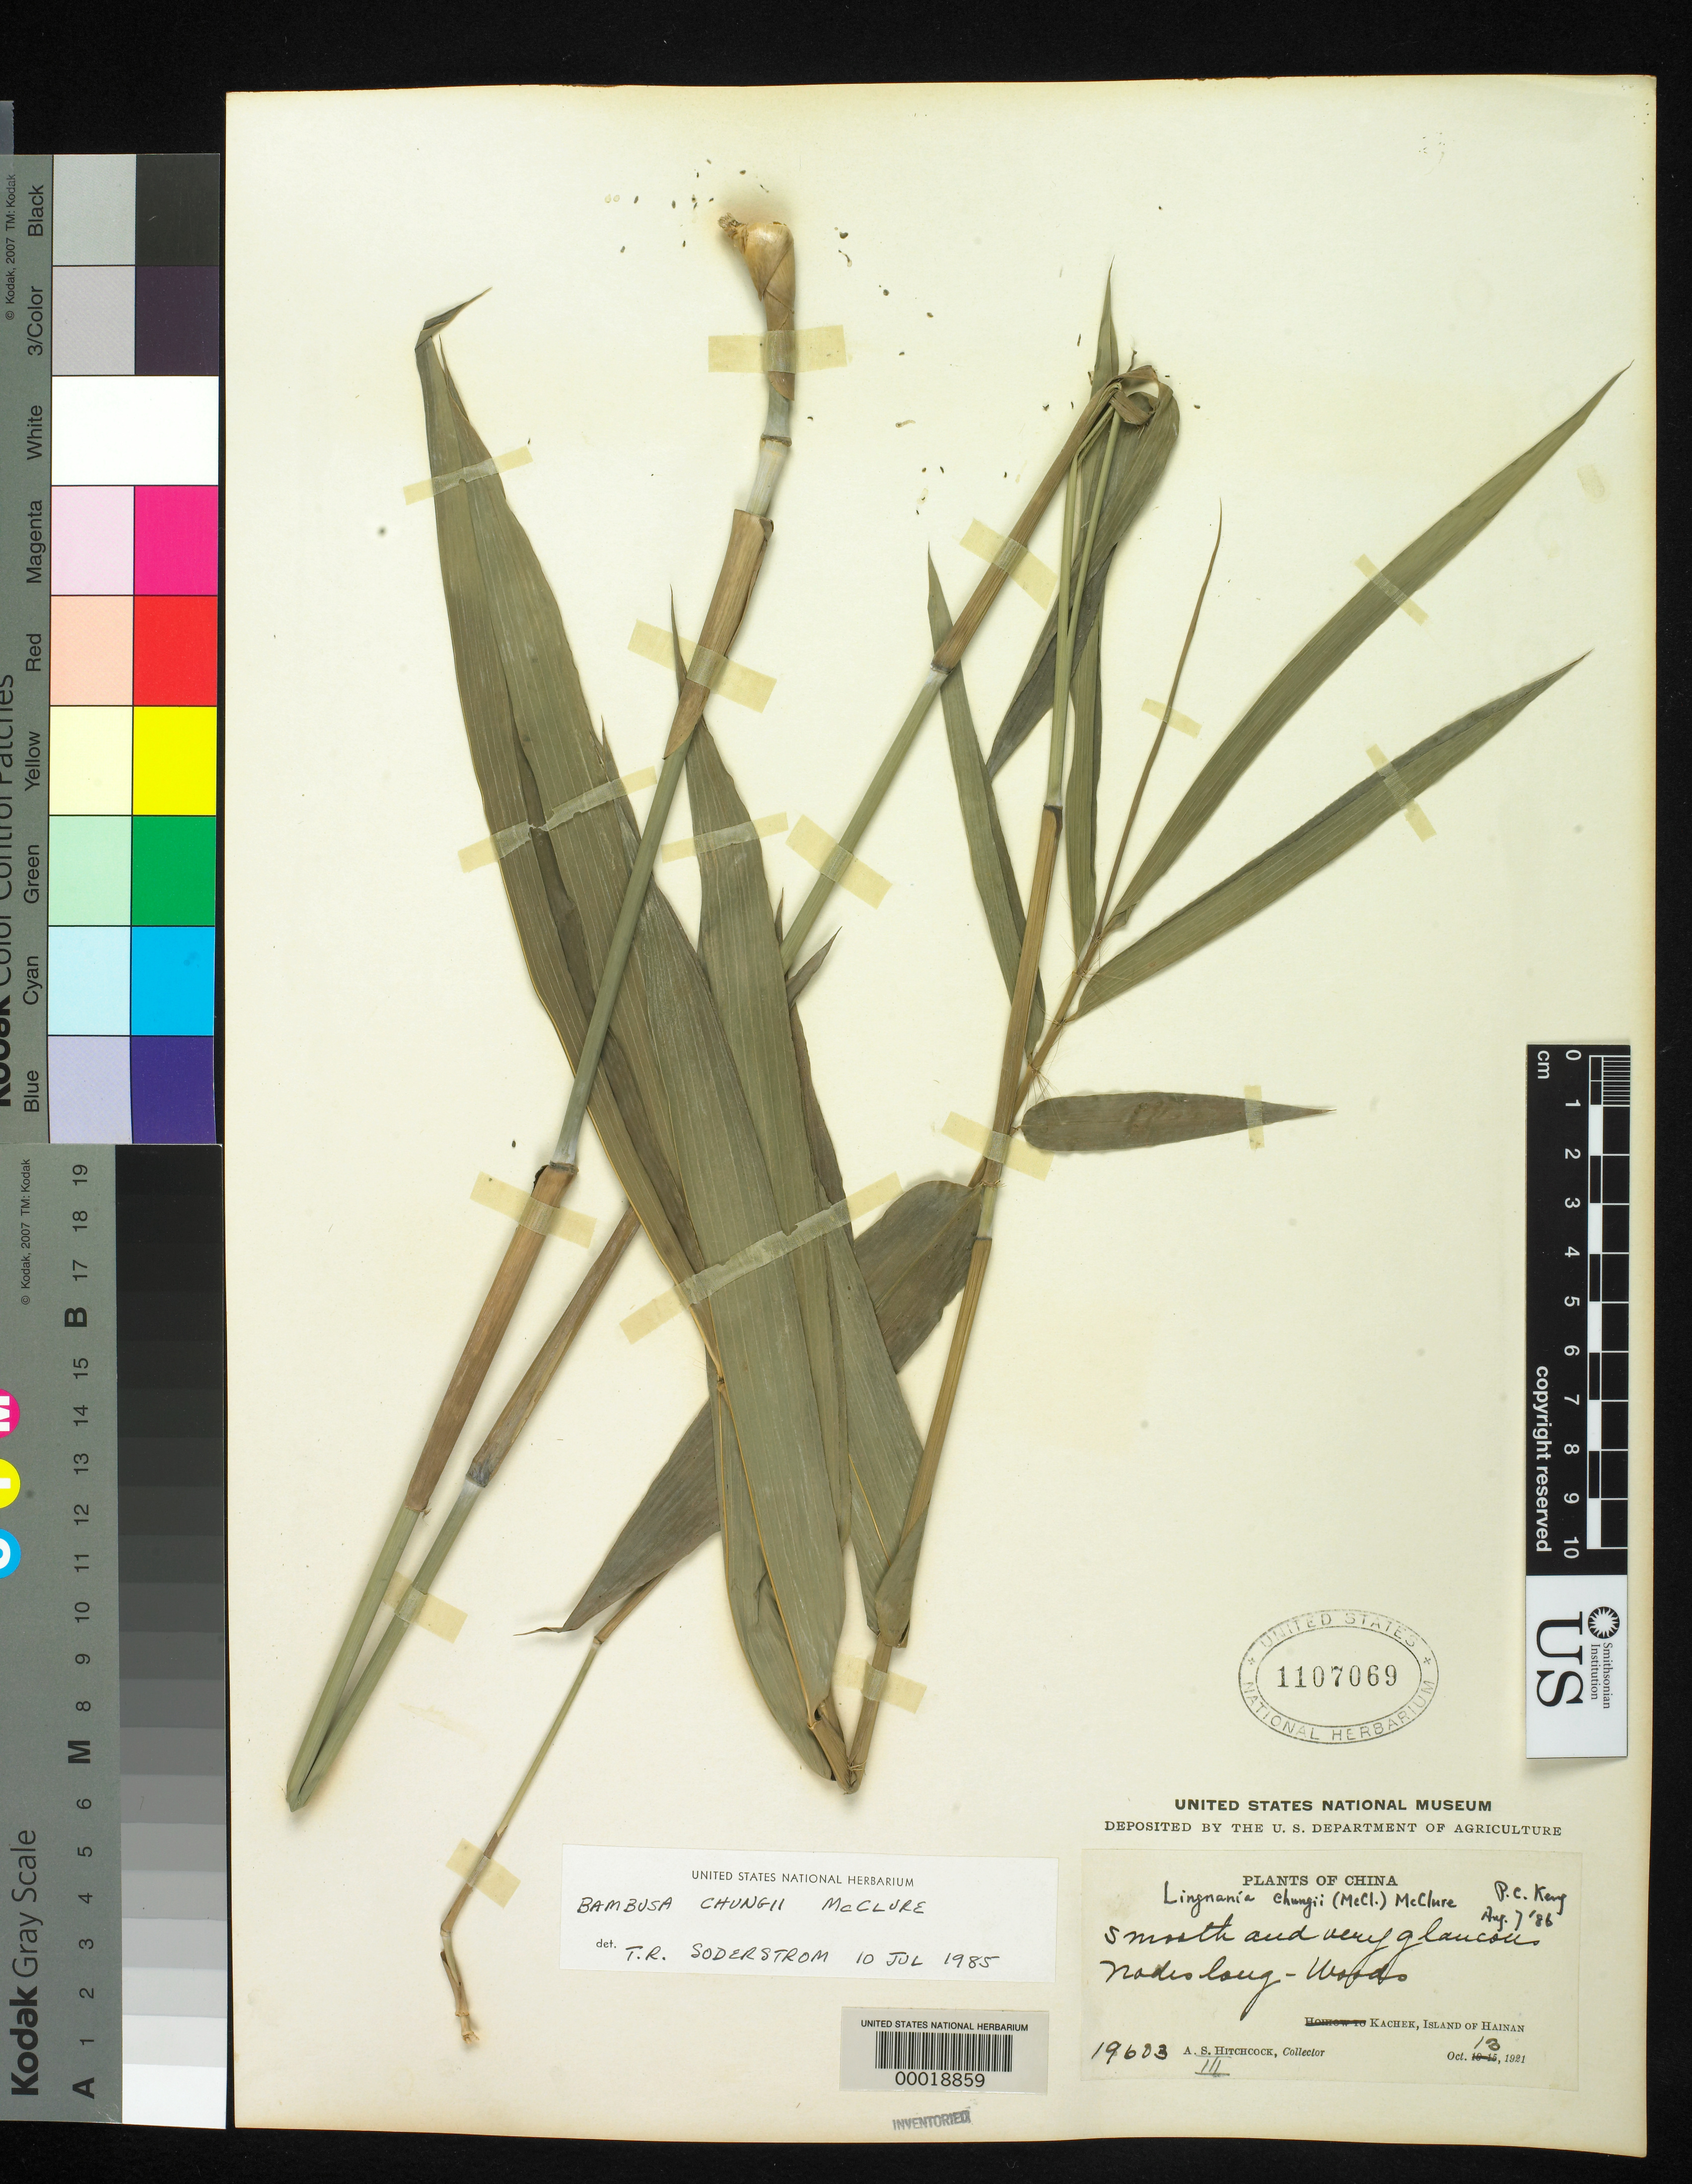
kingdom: Plantae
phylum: Tracheophyta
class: Liliopsida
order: Poales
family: Poaceae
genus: Bambusa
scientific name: Bambusa chungii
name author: McClure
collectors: A. S. Hitchcock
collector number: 19603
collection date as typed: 13 Oct 1921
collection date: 1921-10-13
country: China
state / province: Hainan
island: Hainan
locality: Kachek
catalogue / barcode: US 1107069